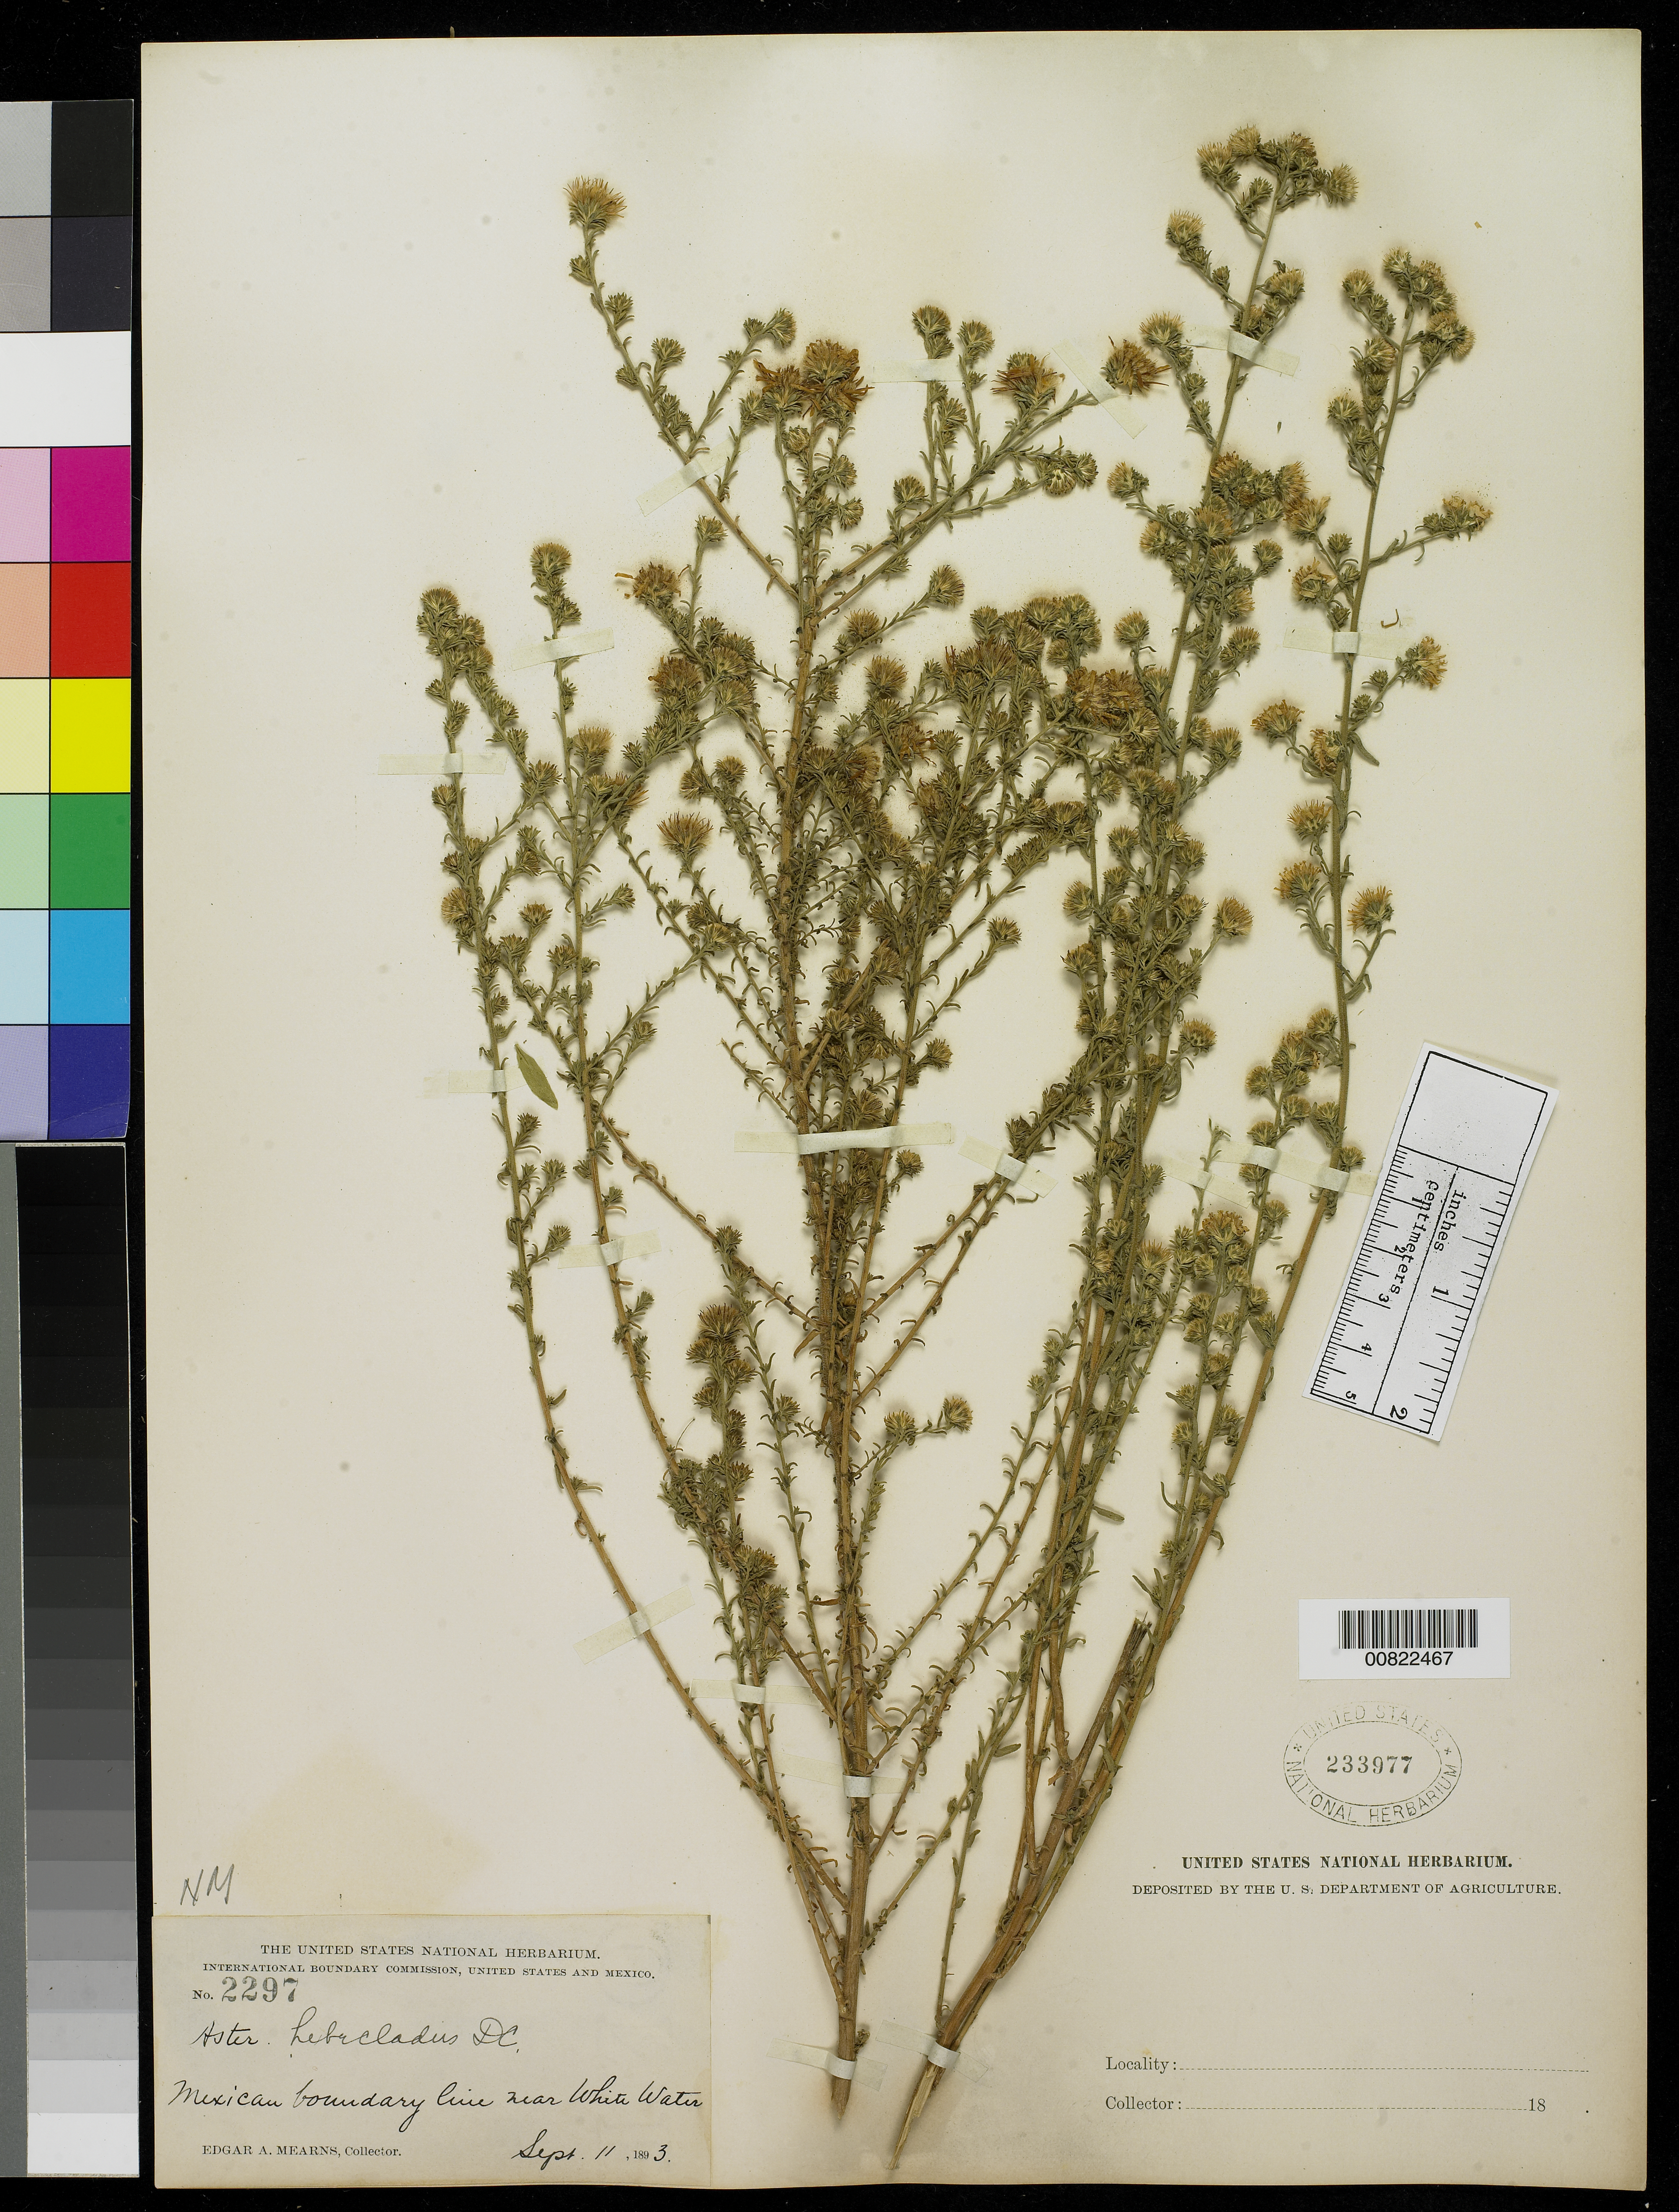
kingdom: Plantae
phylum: Tracheophyta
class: Magnoliopsida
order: Asterales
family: Asteraceae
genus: Symphyotrichum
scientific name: Symphyotrichum falcatum var. crassulum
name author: (Rydb.) G.L. Nesom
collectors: E. A. Mearns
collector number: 2297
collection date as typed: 11 Sep 1893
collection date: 1893-09-11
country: United States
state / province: New Mexico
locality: Mexican Boundary Line near White Water.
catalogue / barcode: US 233977